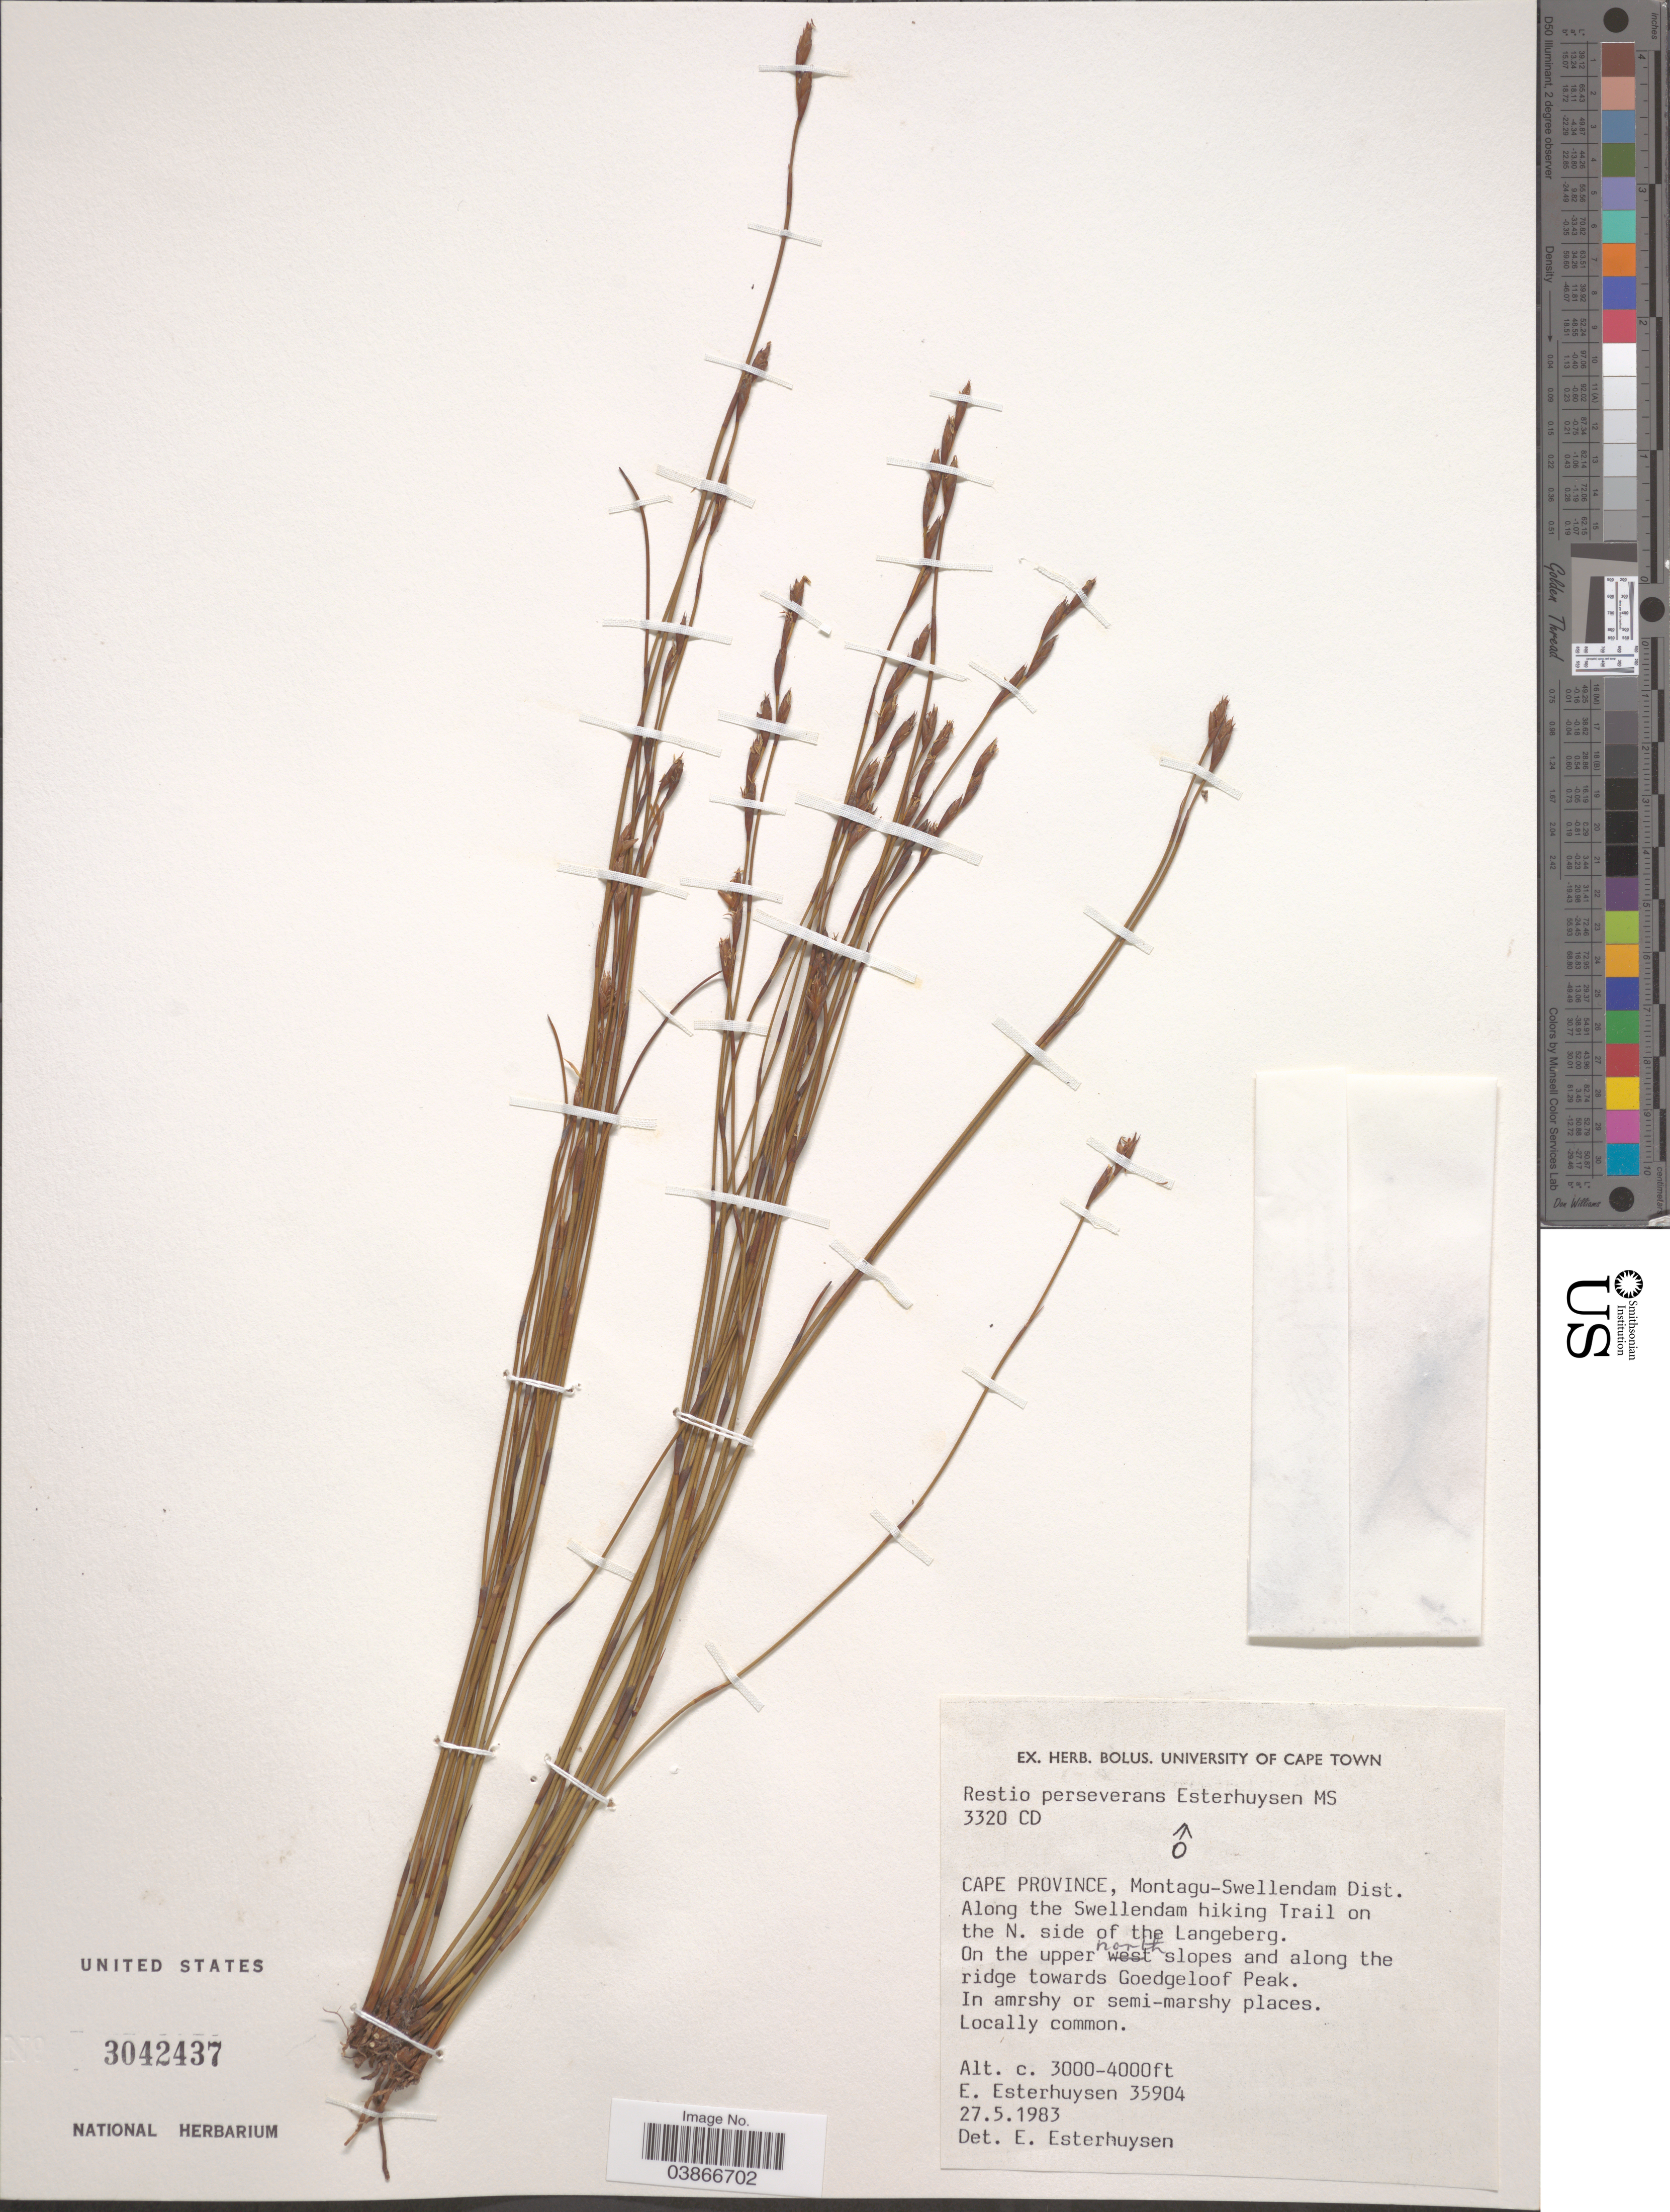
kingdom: Plantae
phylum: Tracheophyta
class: Liliopsida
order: Poales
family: Restionaceae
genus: Restio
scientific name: Restio perseverans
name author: Esterh.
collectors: E. E. Esterhuysen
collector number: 35904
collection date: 1983-05-27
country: South Africa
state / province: Western Cape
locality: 3320 CD. Montagu-Swellendam Dist. Along the Swellendam hiking Trail on the N. side of the Langeberg. On the upper north slopes and along the ridge towards Goedgeloof Peak.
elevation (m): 914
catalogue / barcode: US 3042437